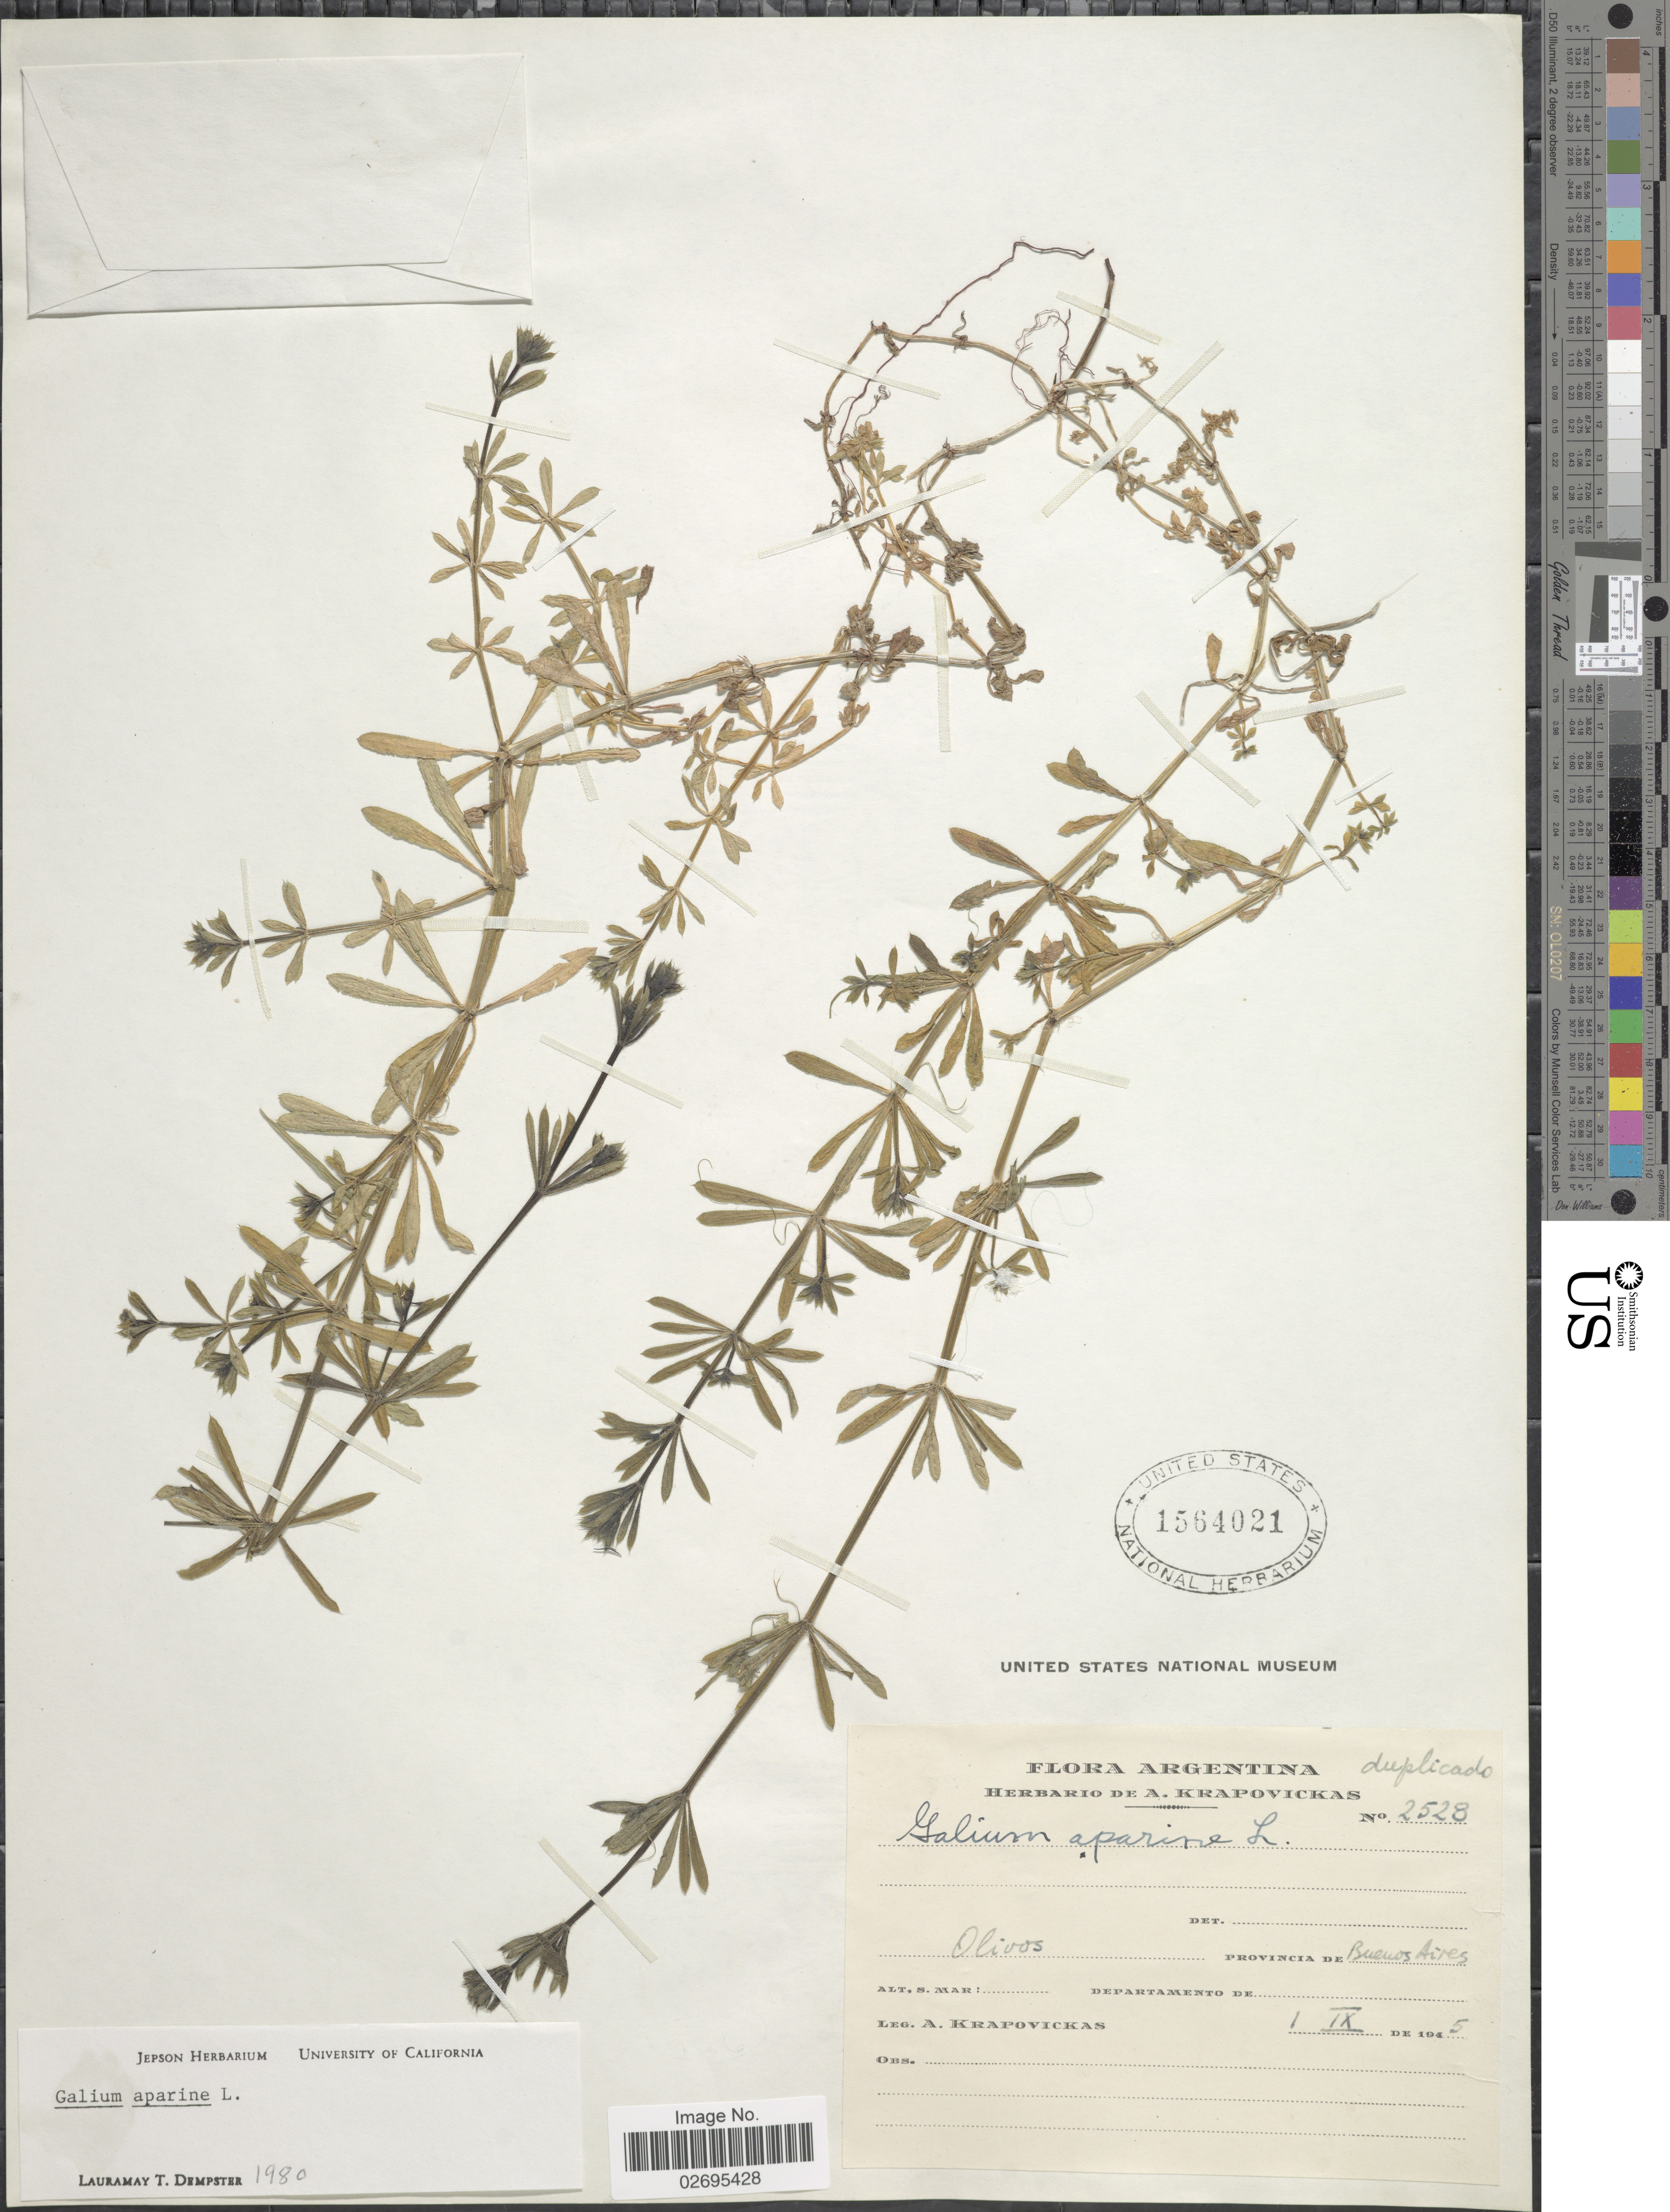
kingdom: Plantae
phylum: Tracheophyta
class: Magnoliopsida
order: Gentianales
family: Rubiaceae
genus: Galium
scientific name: Galium aparine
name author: L.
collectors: A. Krapovickas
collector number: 2528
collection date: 1945-09-01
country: Argentina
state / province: Buenos Aires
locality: Olivos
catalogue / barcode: US 1564021